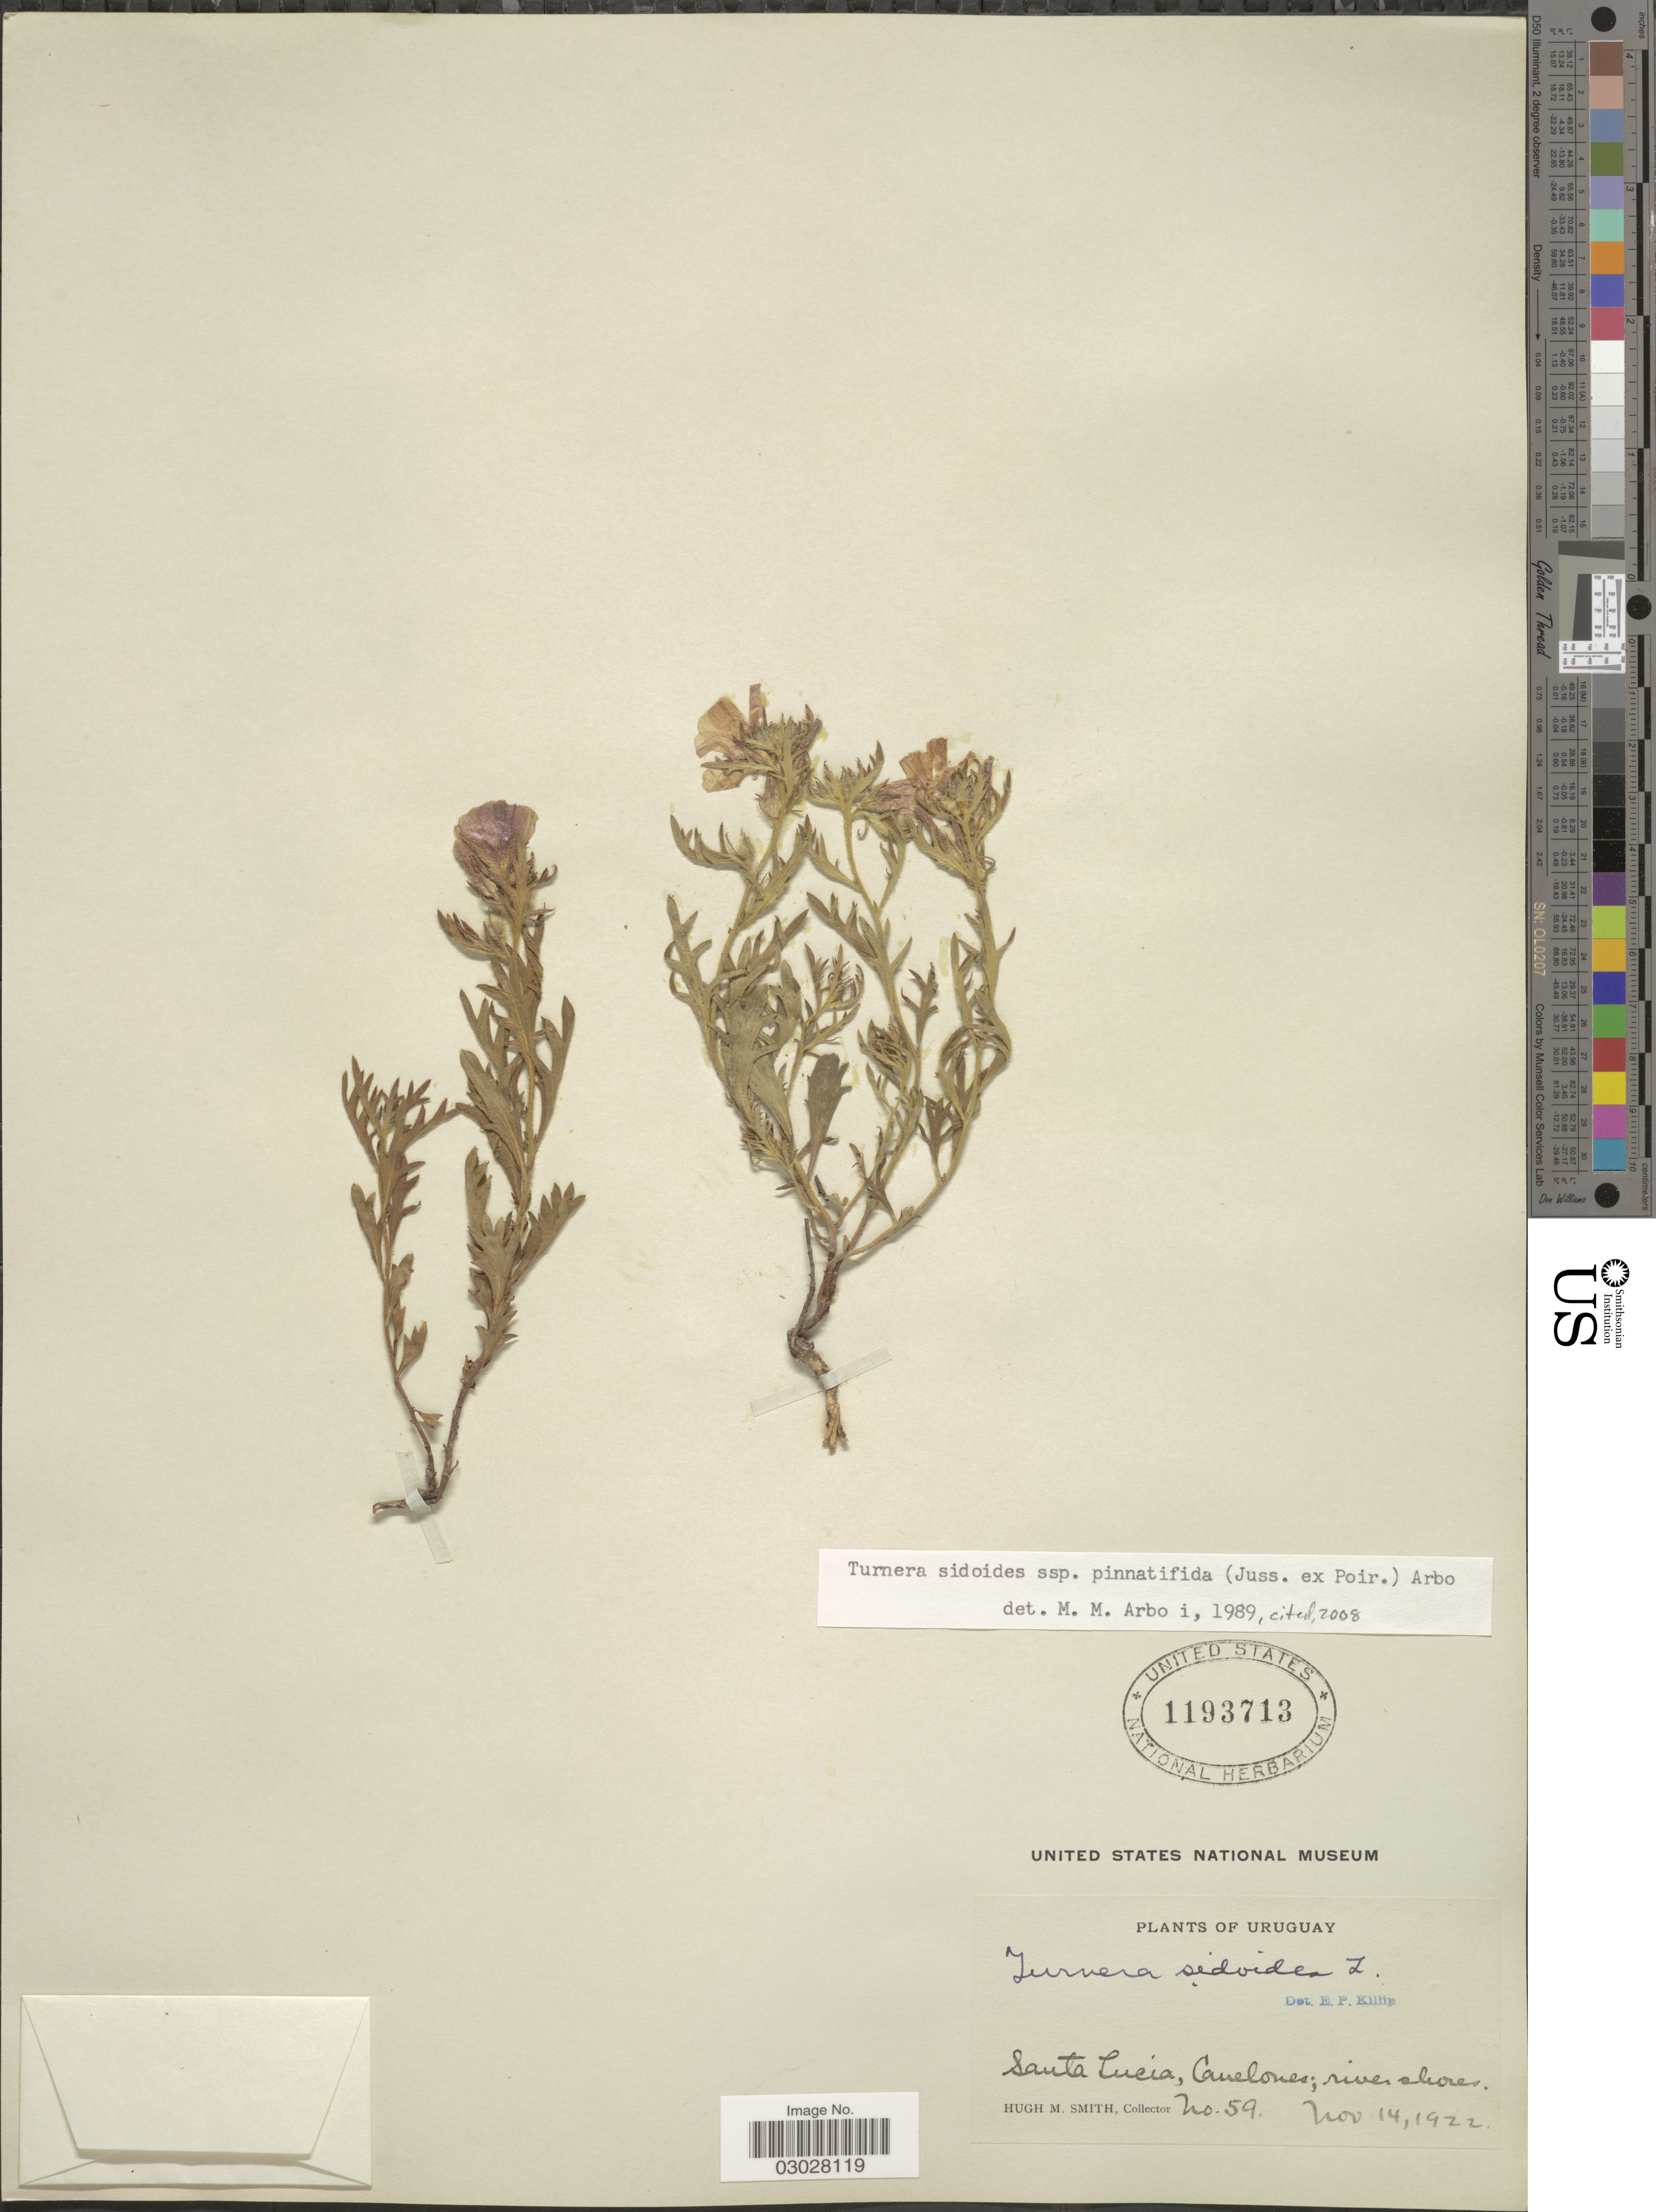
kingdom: Plantae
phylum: Tracheophyta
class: Magnoliopsida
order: Malpighiales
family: Turneraceae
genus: Turnera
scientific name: Turnera sidoides subsp. pinnatifida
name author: (Juss. ex Poir.) Arbo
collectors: H. M. Smith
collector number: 59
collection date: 1922-11-14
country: Uruguay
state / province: Canelones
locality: Santa Lucia, Canelones.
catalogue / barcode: US 1193713